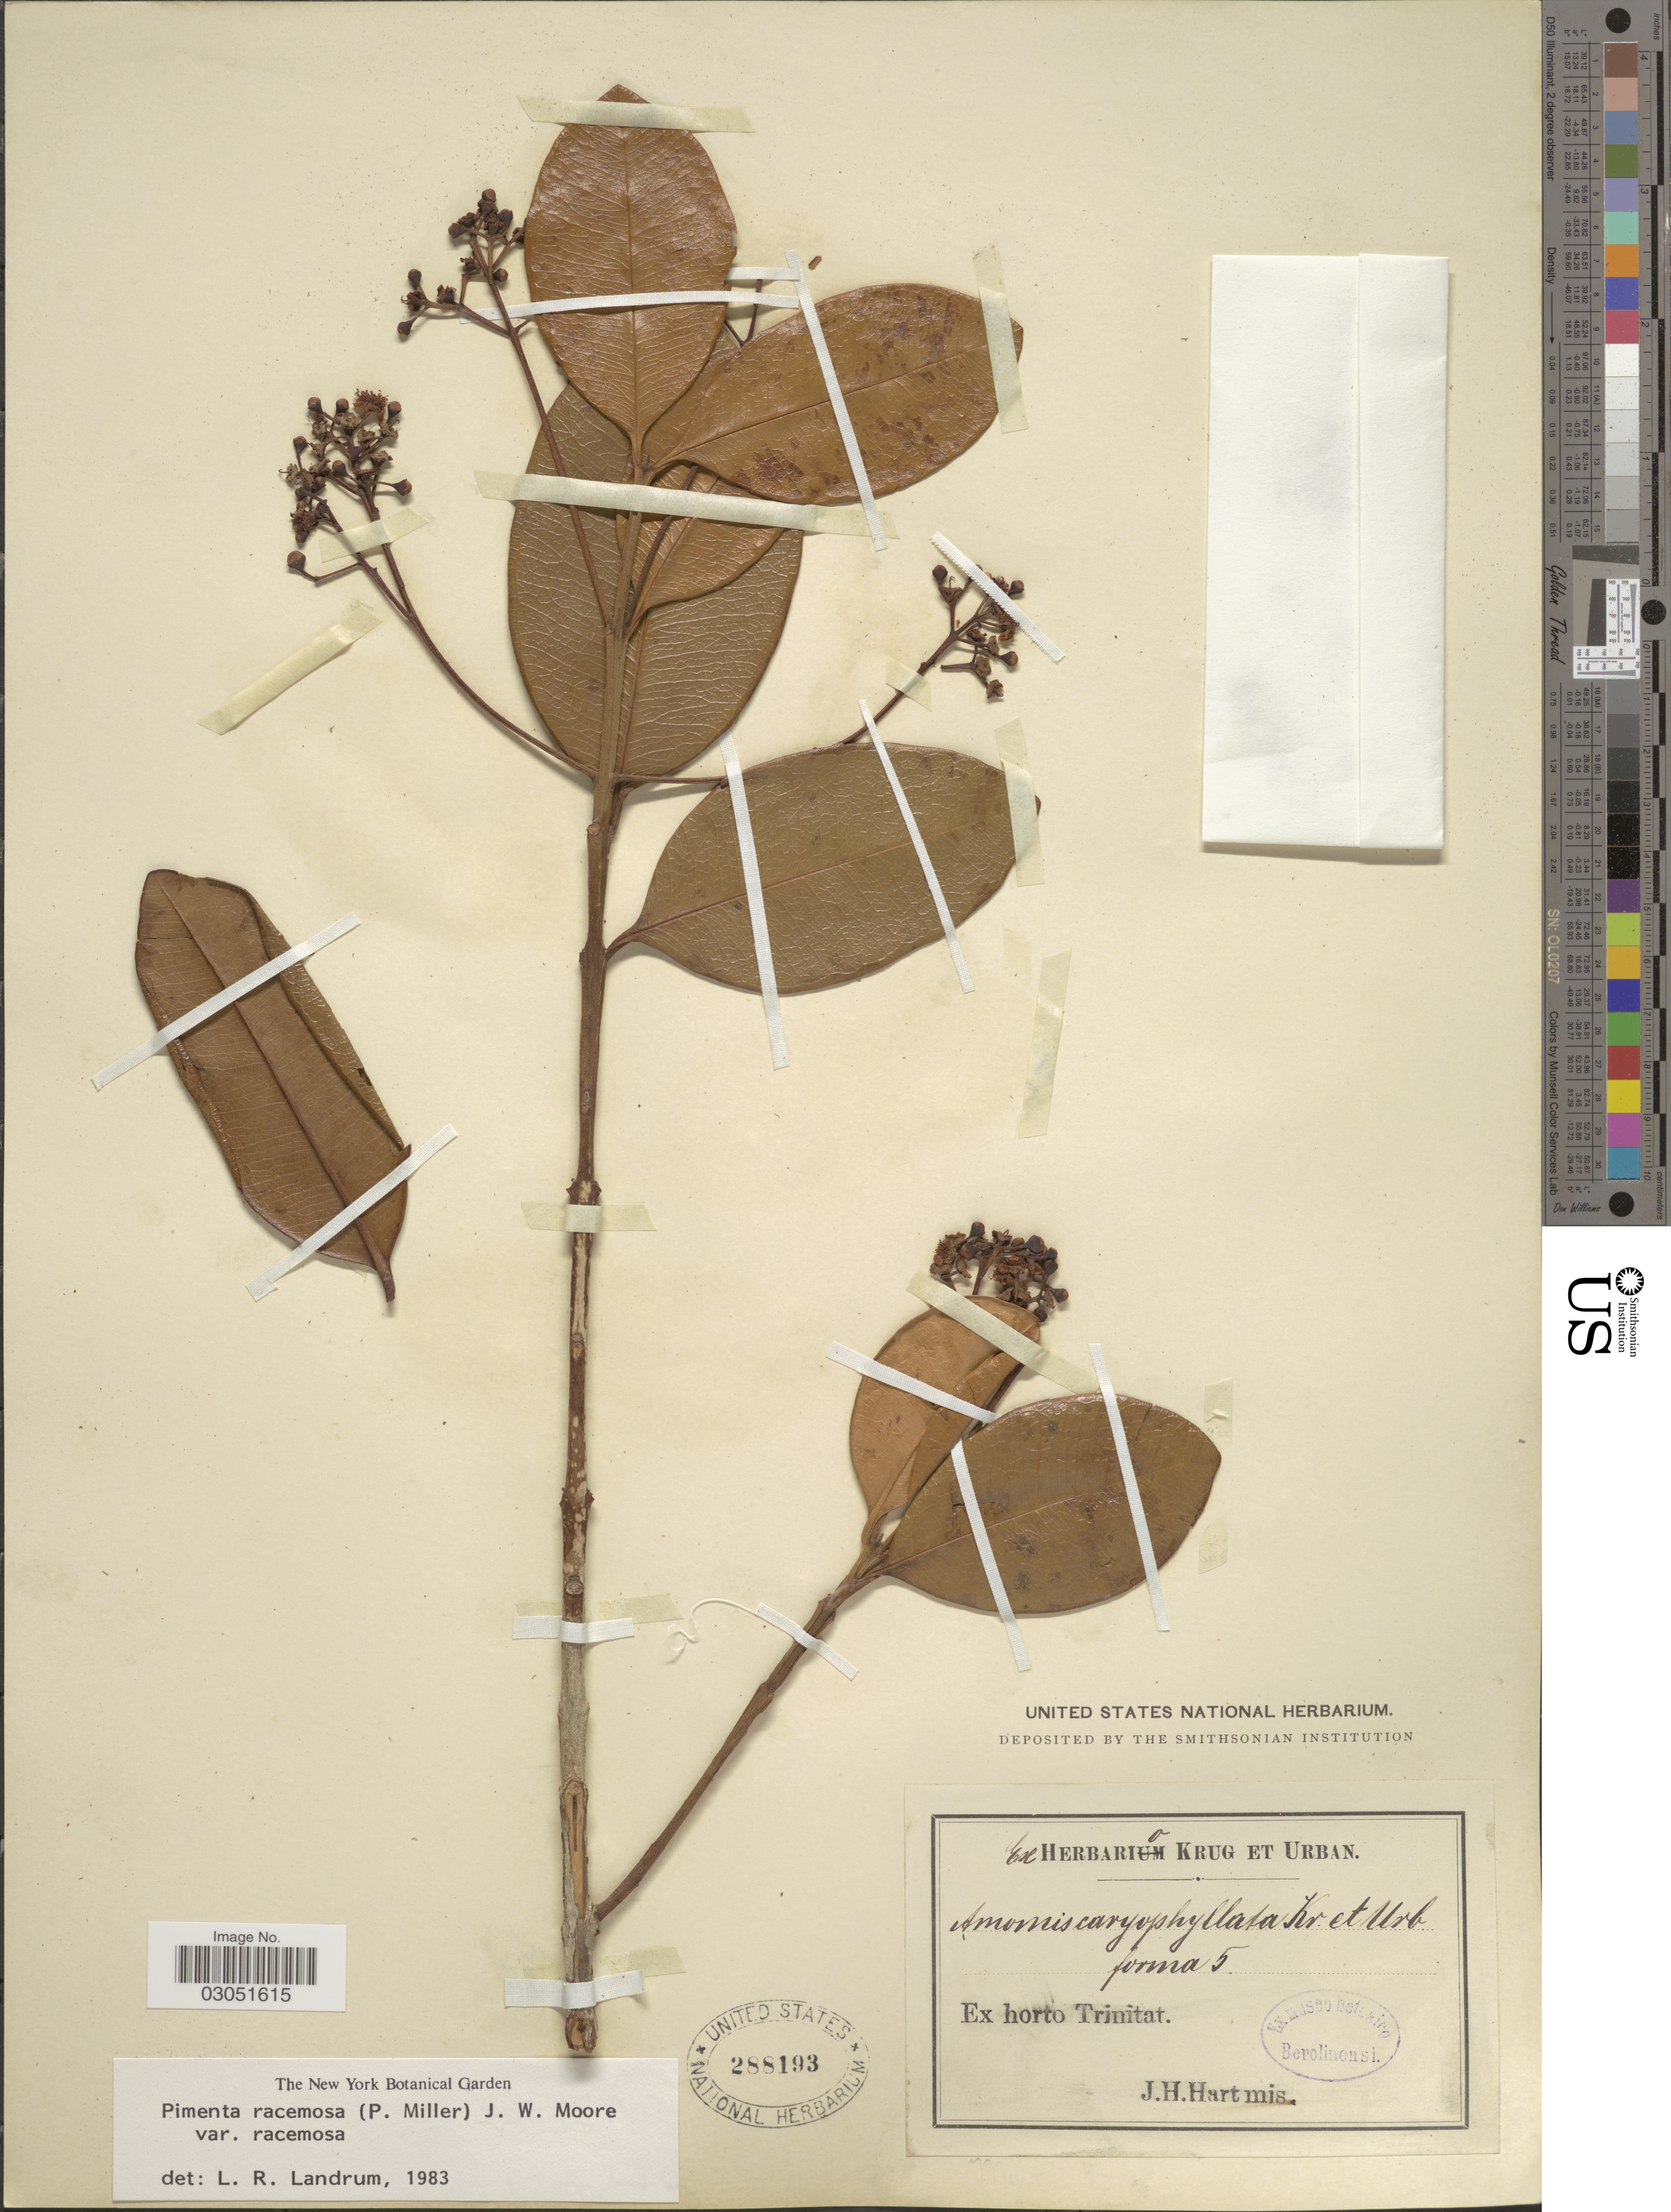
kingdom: Plantae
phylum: Tracheophyta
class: Magnoliopsida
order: Myrtales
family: Myrtaceae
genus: Pimenta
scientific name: Pimenta racemosa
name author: (Mill.) J.W. Moore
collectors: J. H. Hart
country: Trinidad and Tobago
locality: Ex horto Trinitat.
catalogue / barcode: US 288193